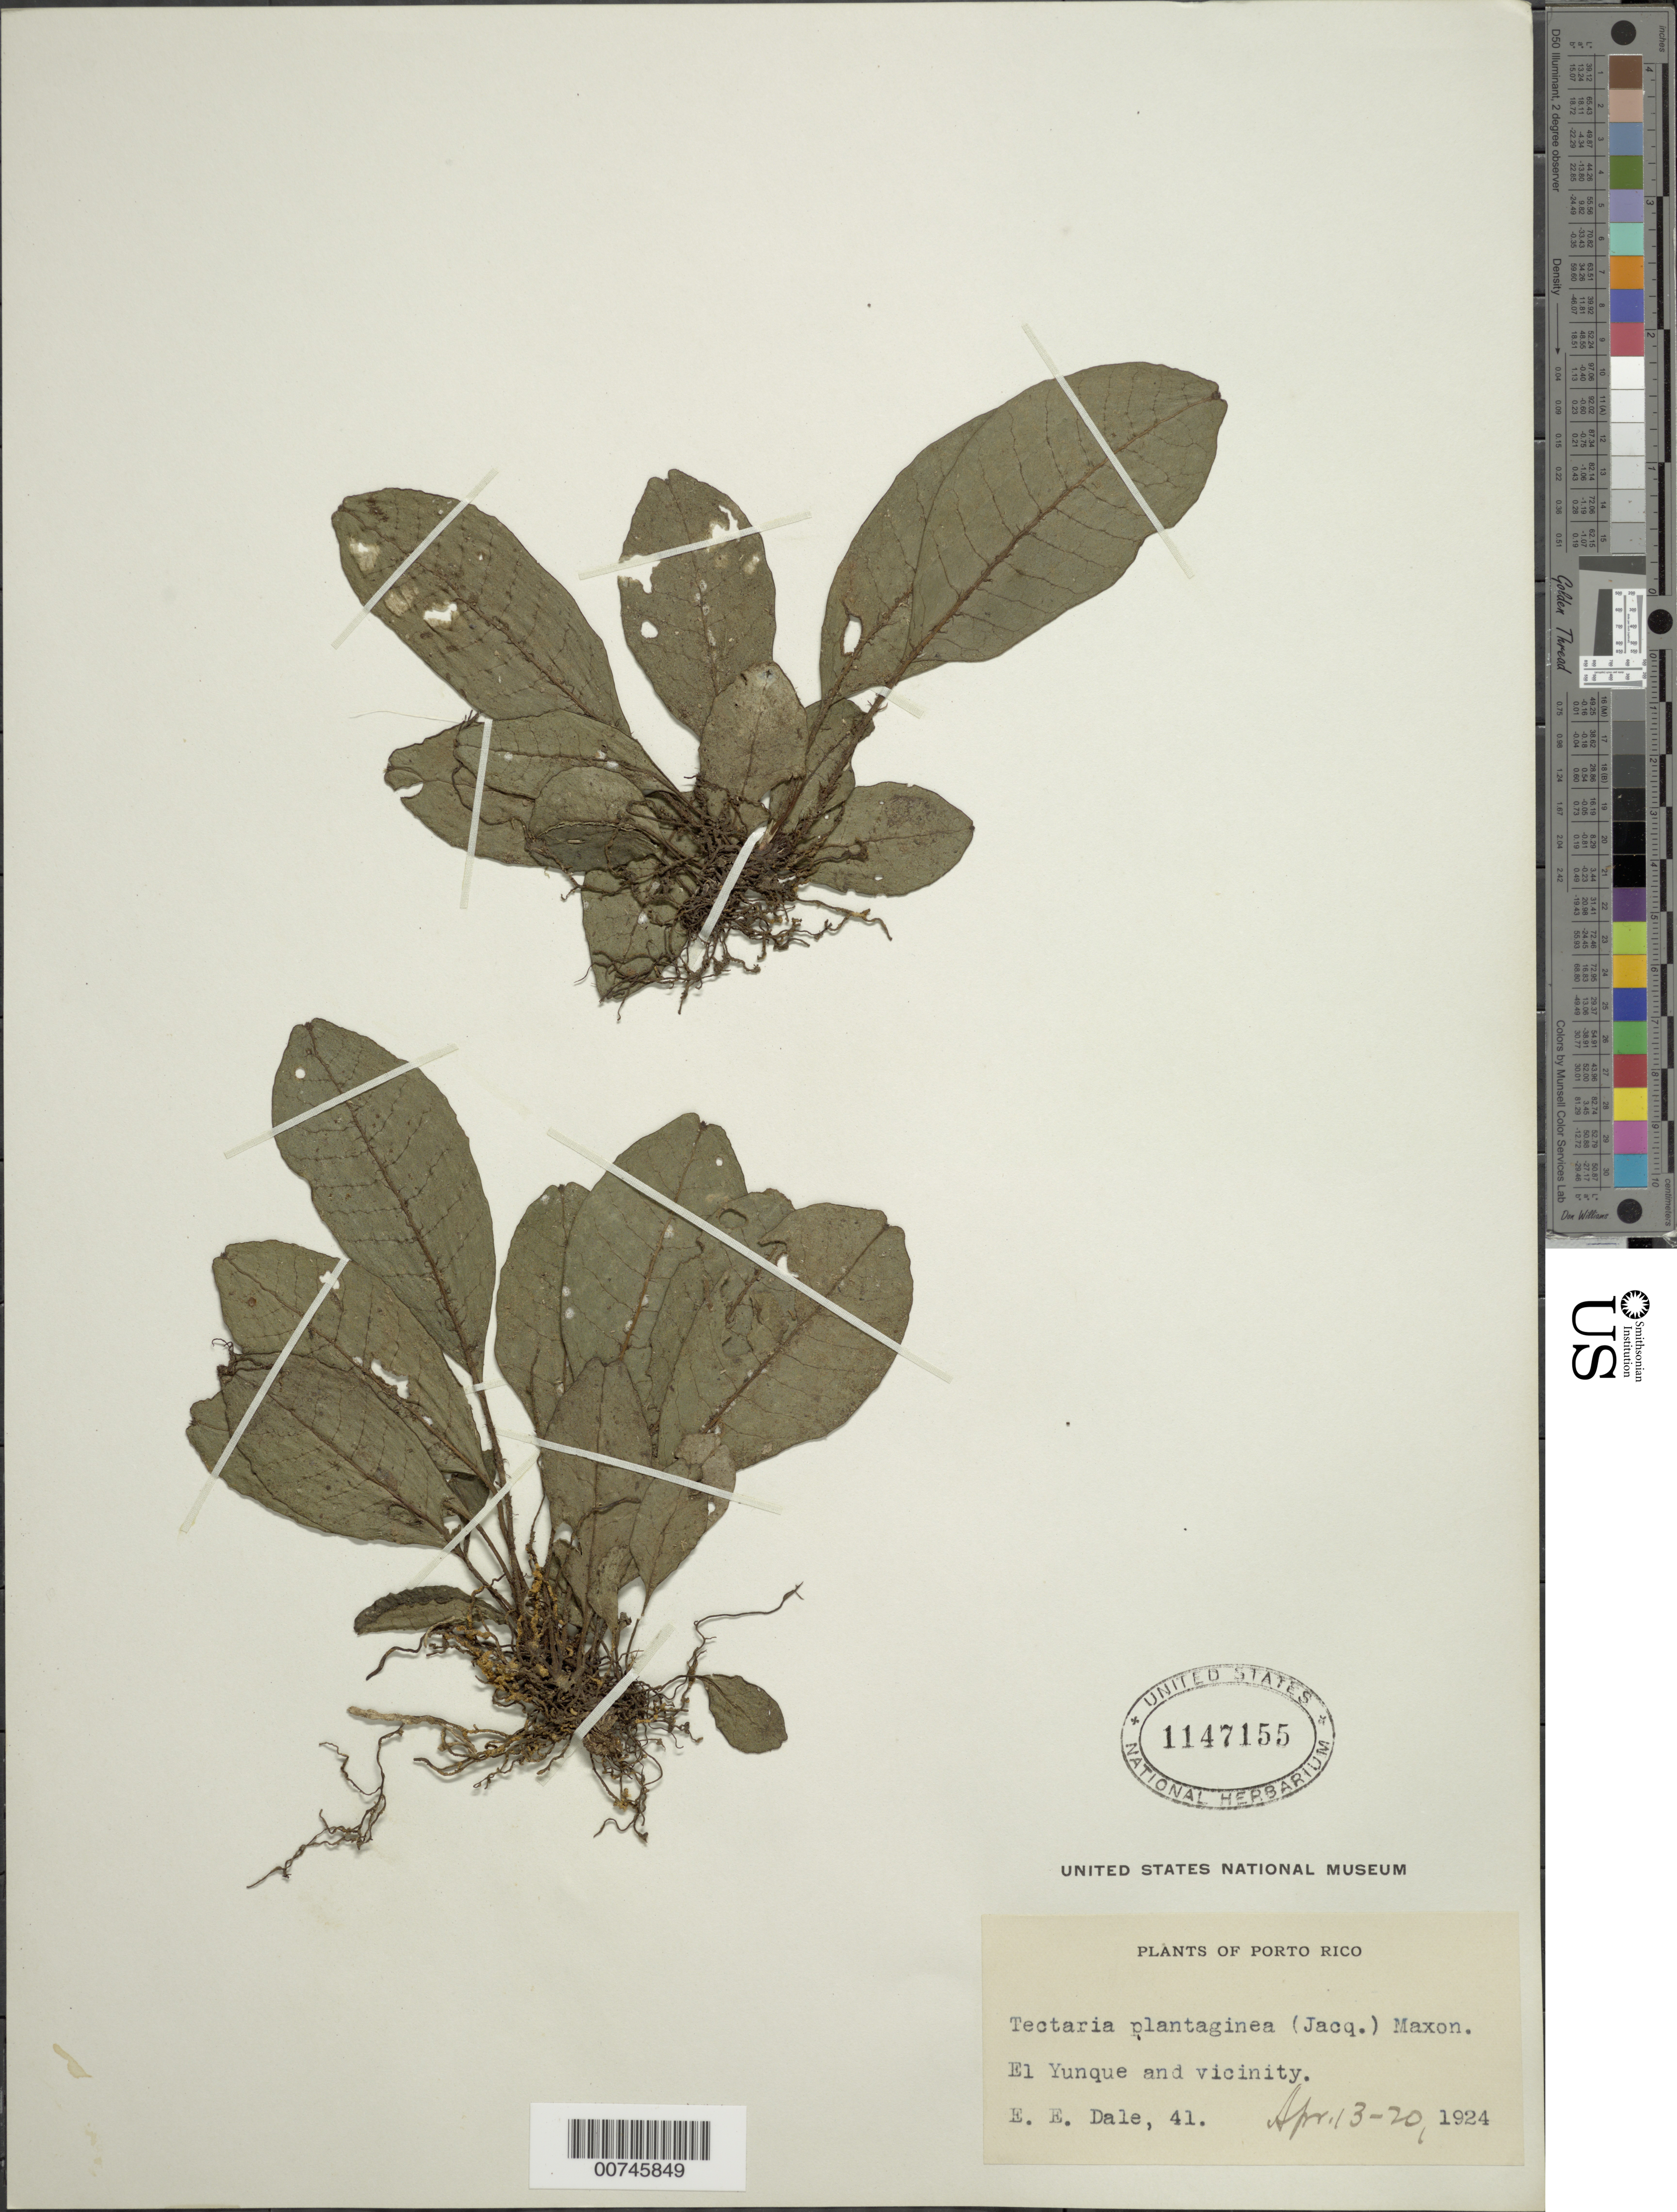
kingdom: Plantae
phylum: Tracheophyta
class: Polypodiopsida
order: Polypodiales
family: Tectariaceae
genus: Tectaria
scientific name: Tectaria plantaginea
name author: (Jacq.) Maxon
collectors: E. Dale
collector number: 41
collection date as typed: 13 Apr 1924 to 20 Apr 1924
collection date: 1924-04-13/1924-04-20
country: Puerto Rico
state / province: Río Grande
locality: El Yunque and vicinity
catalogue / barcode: US 1147155